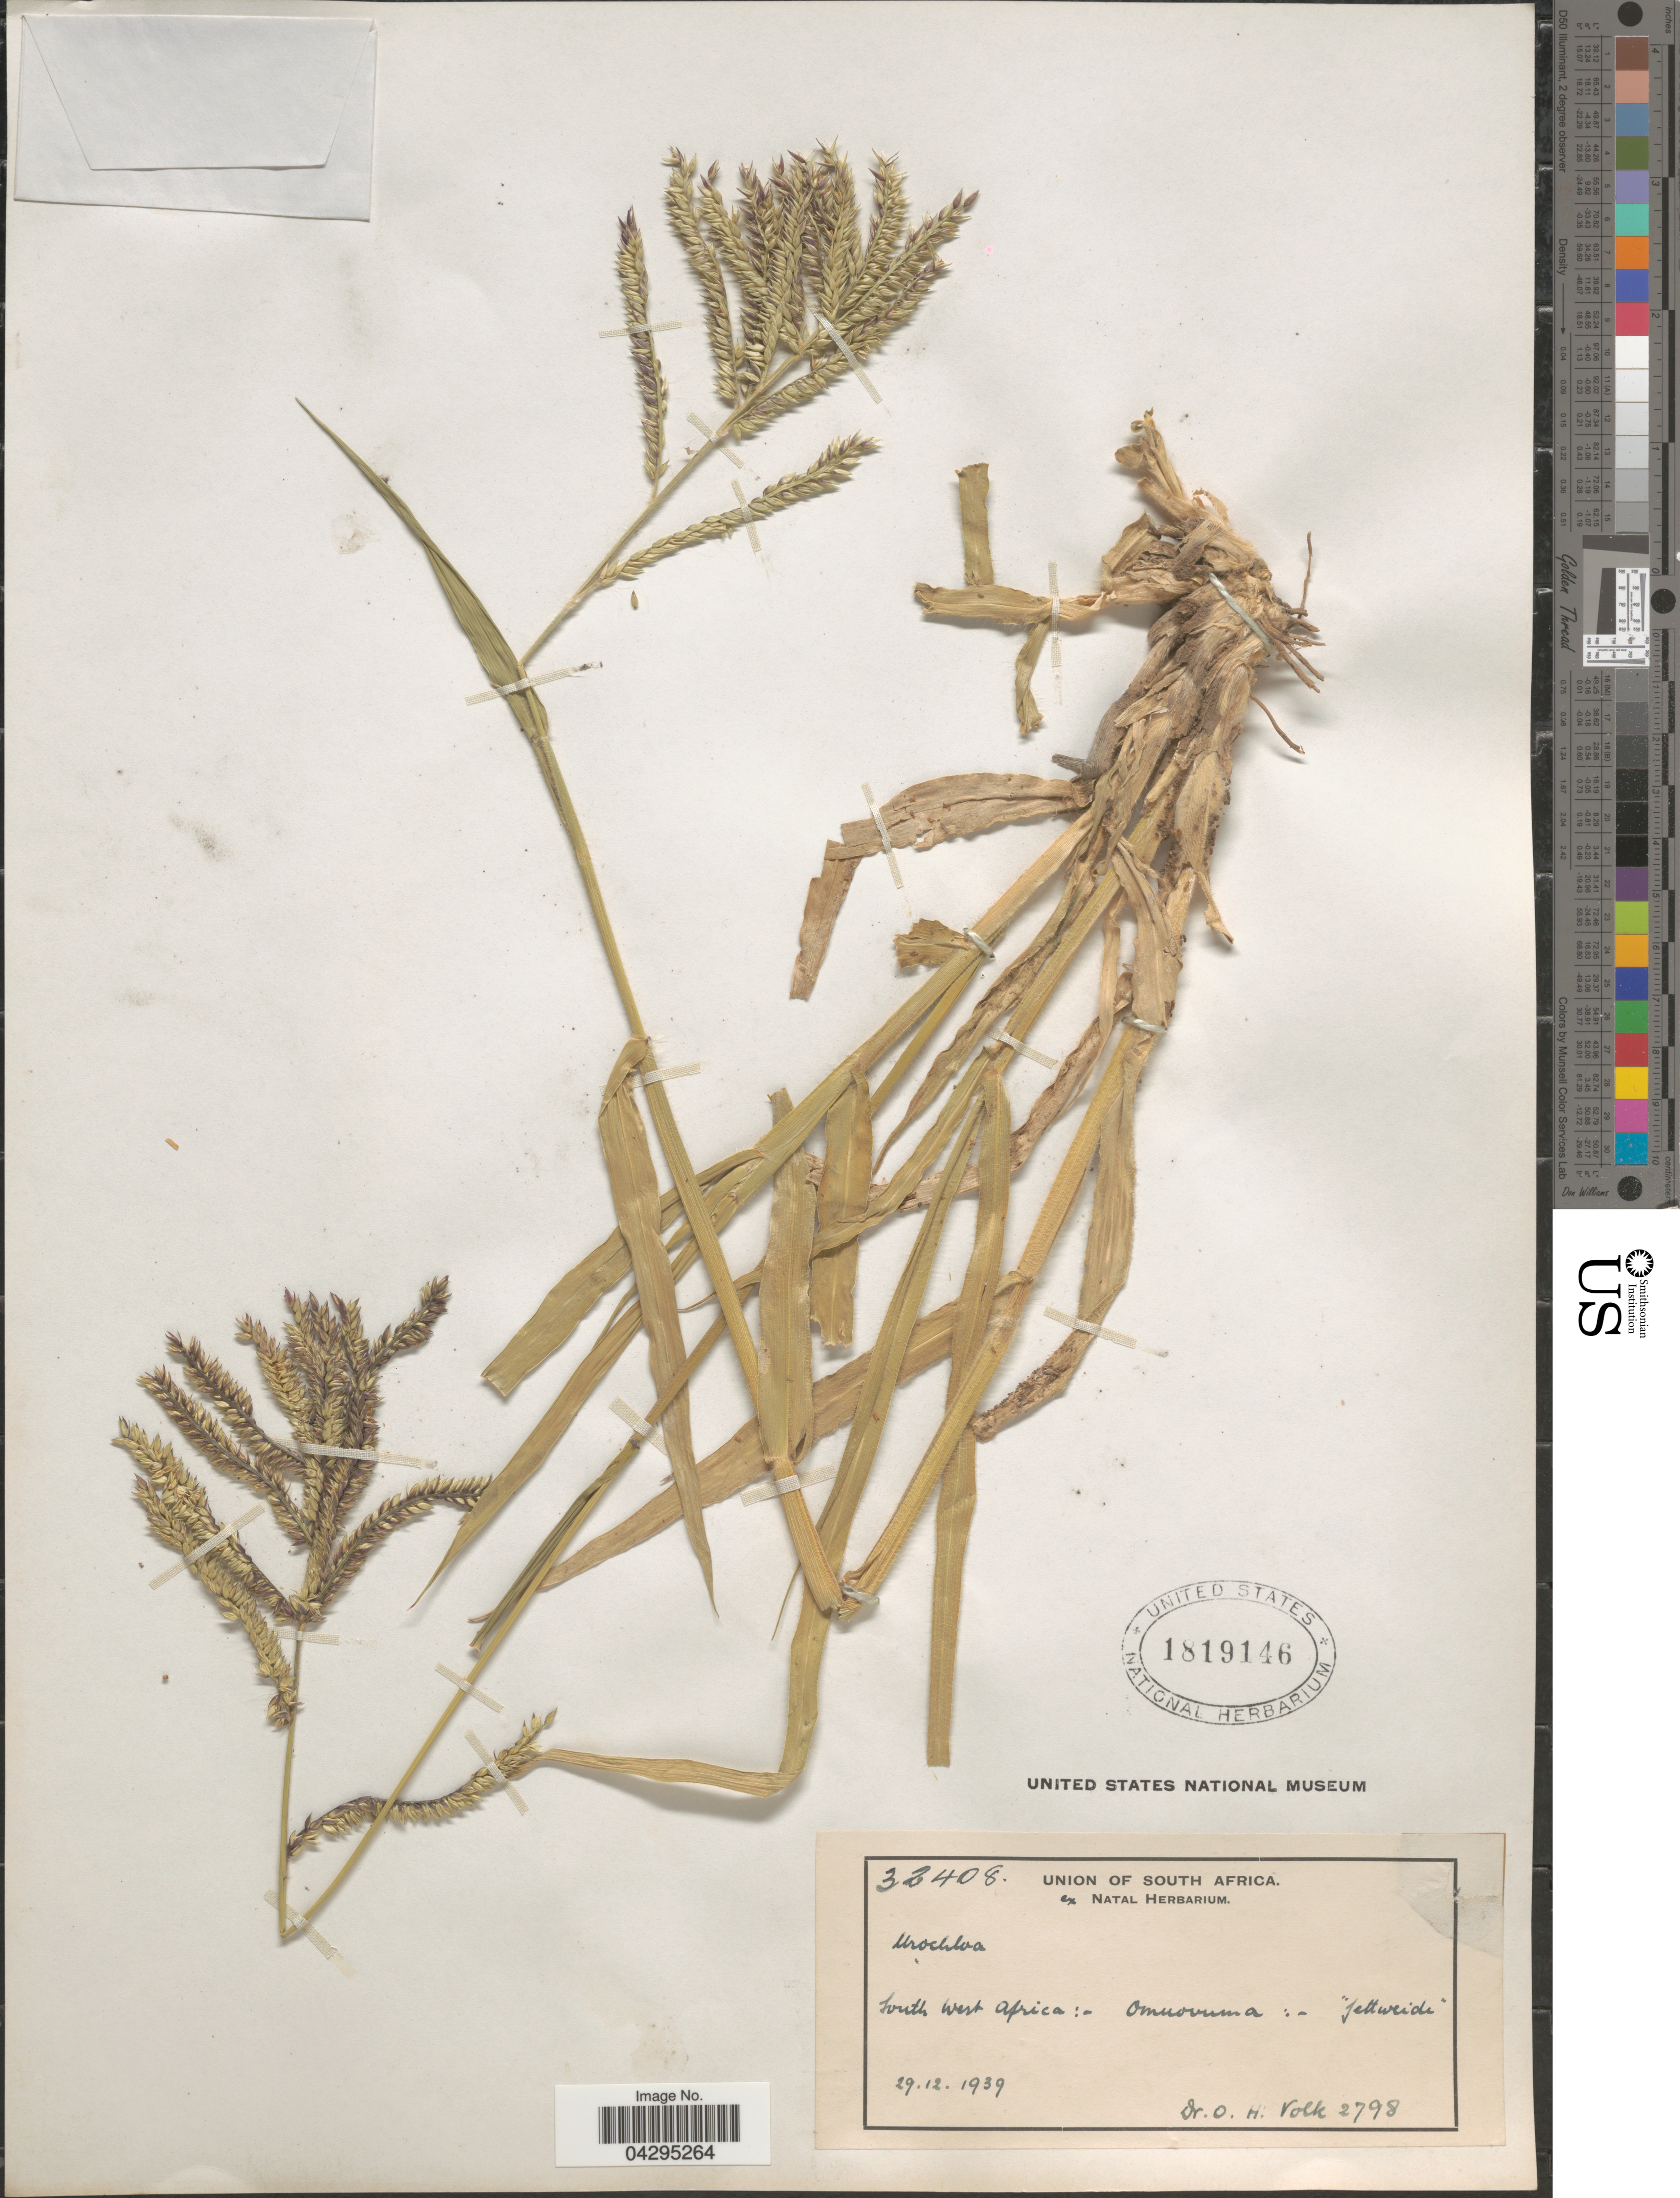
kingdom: Plantae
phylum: Tracheophyta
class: Liliopsida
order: Poales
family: Poaceae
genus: Urochloa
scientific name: Urochloa sp.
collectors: O. Volk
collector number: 32408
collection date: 1939-12-29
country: Namibia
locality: Union Of South Africa. South West Africa: Omuovuma: "jettweide".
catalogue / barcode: US 1819146